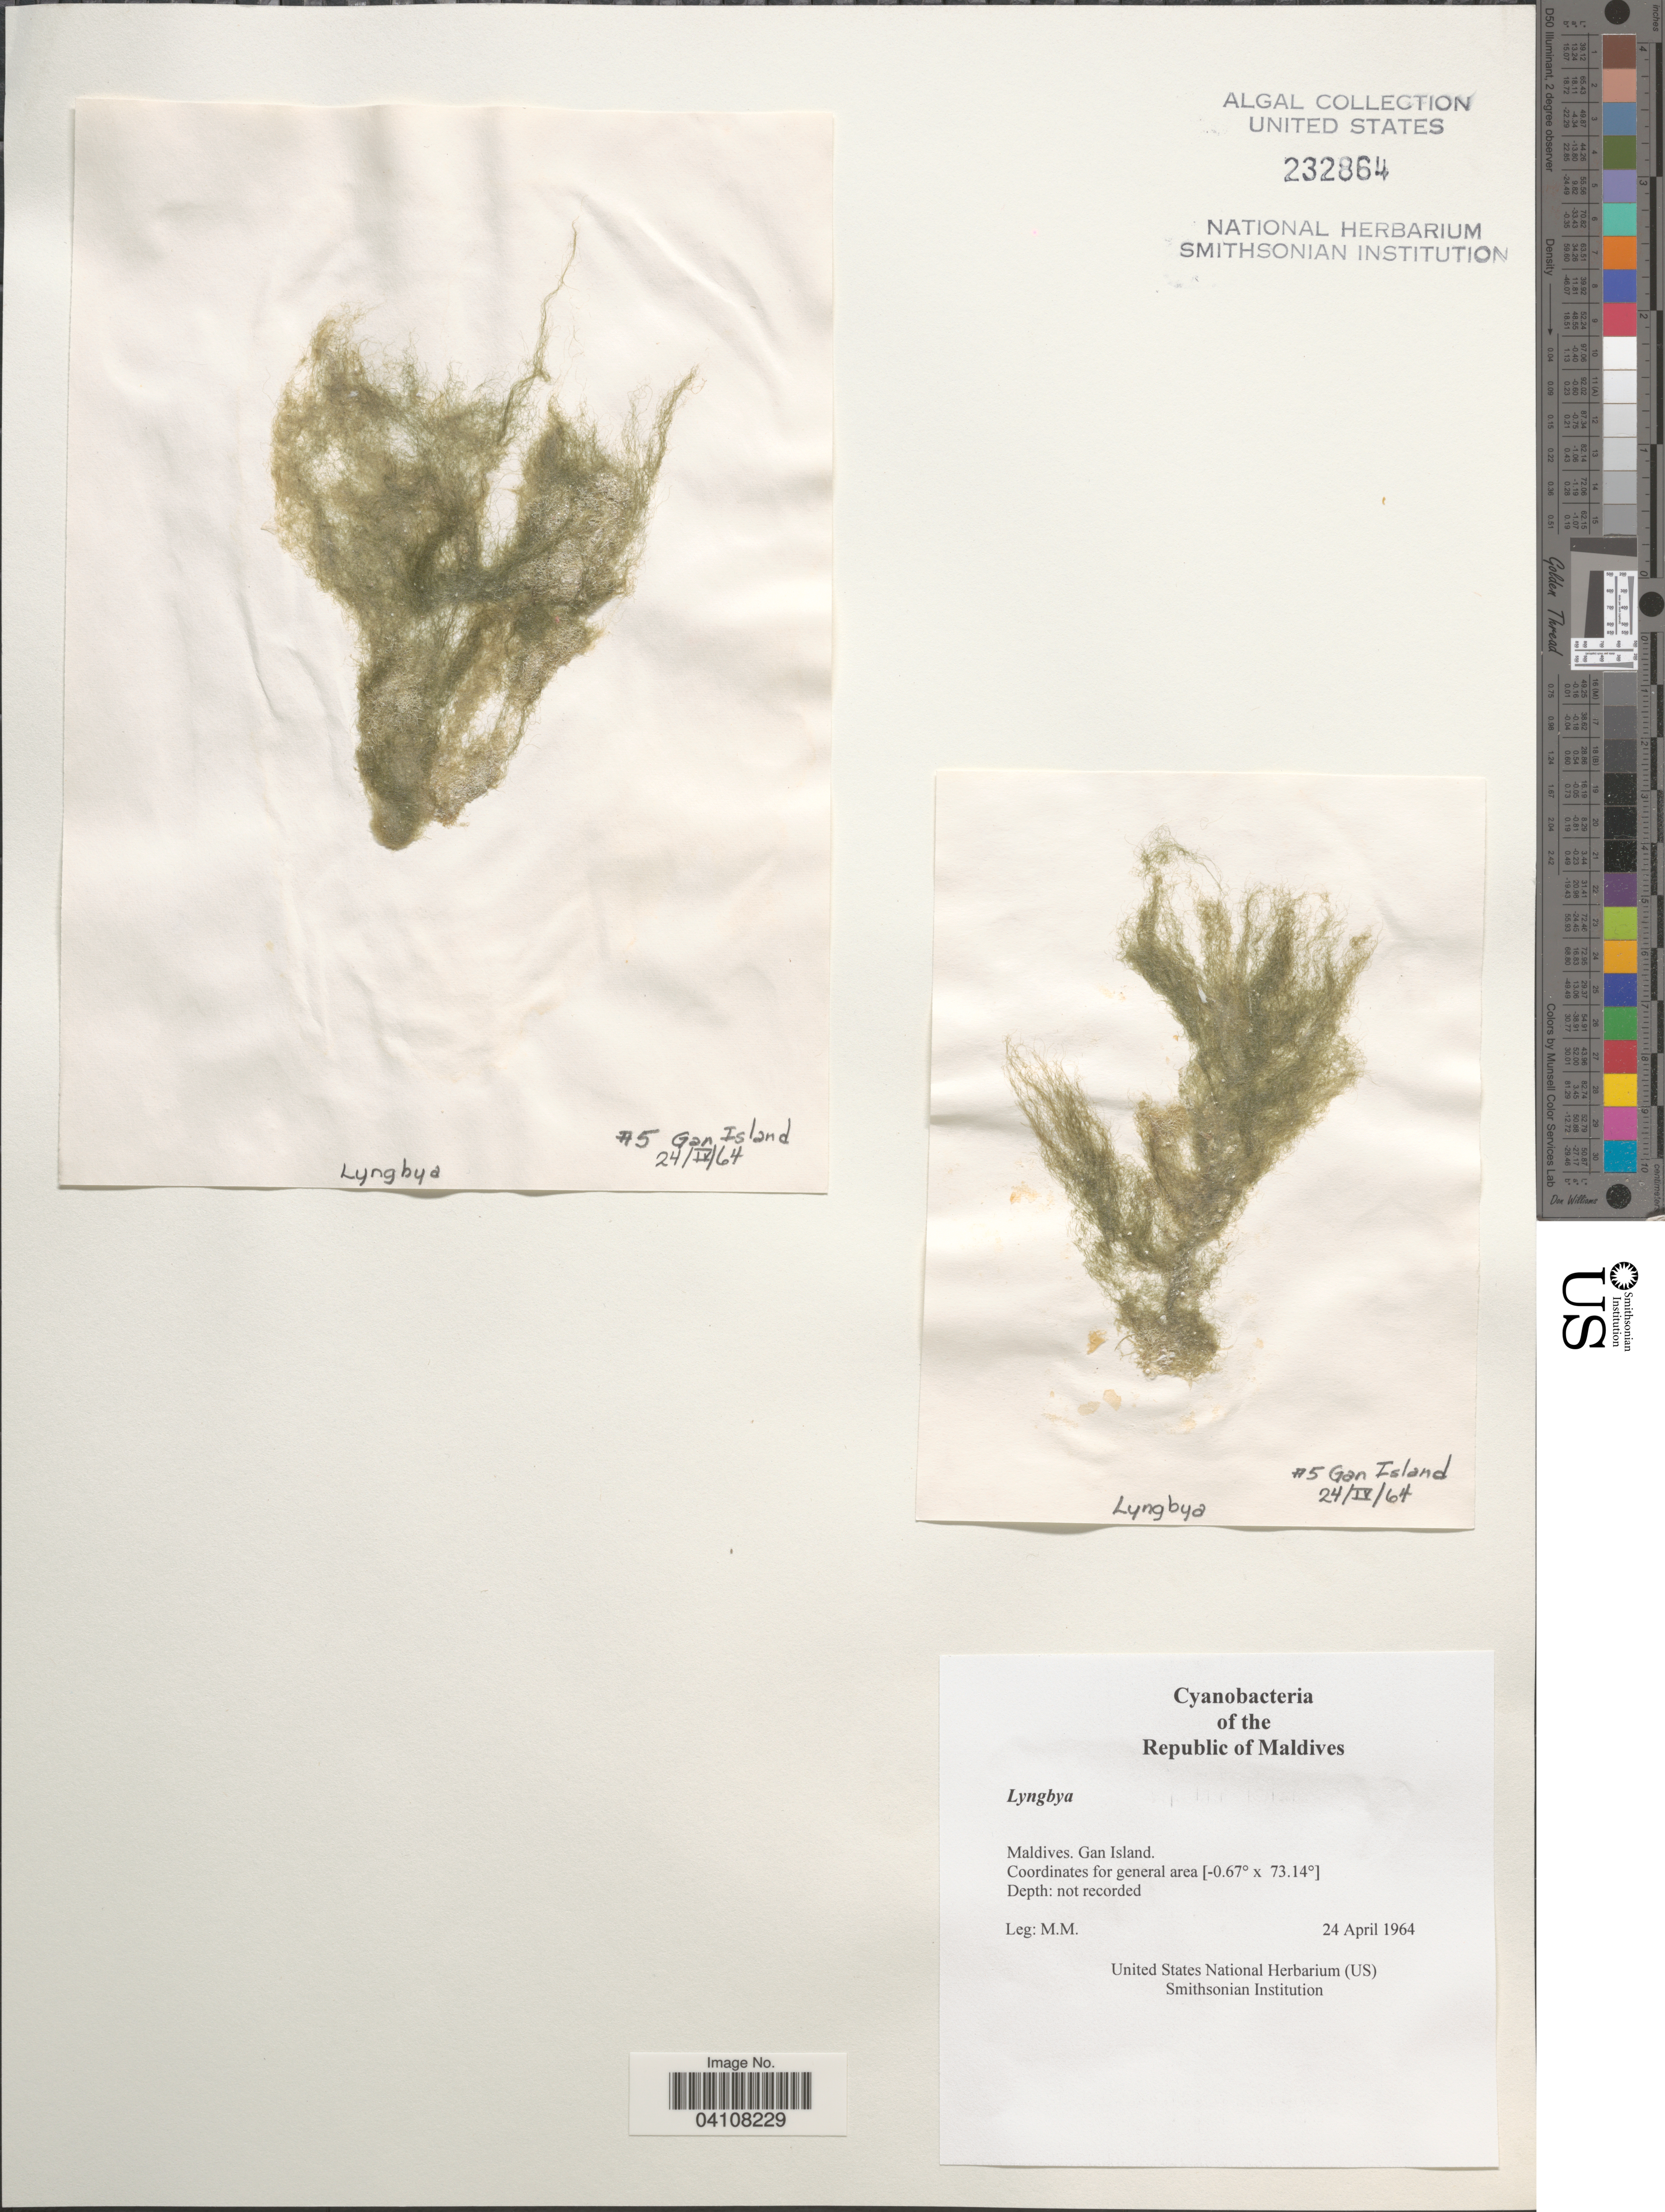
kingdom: Bacteria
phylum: Cyanobacteria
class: Cyanobacteriia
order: Cyanobacteriales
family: Microcoleaceae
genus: Lyngbya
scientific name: Lyngbya sp.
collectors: M. M.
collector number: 5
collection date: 1964-04-24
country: Maldive Islands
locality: Republic of Maldives. Gan Island.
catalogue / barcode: US 232864